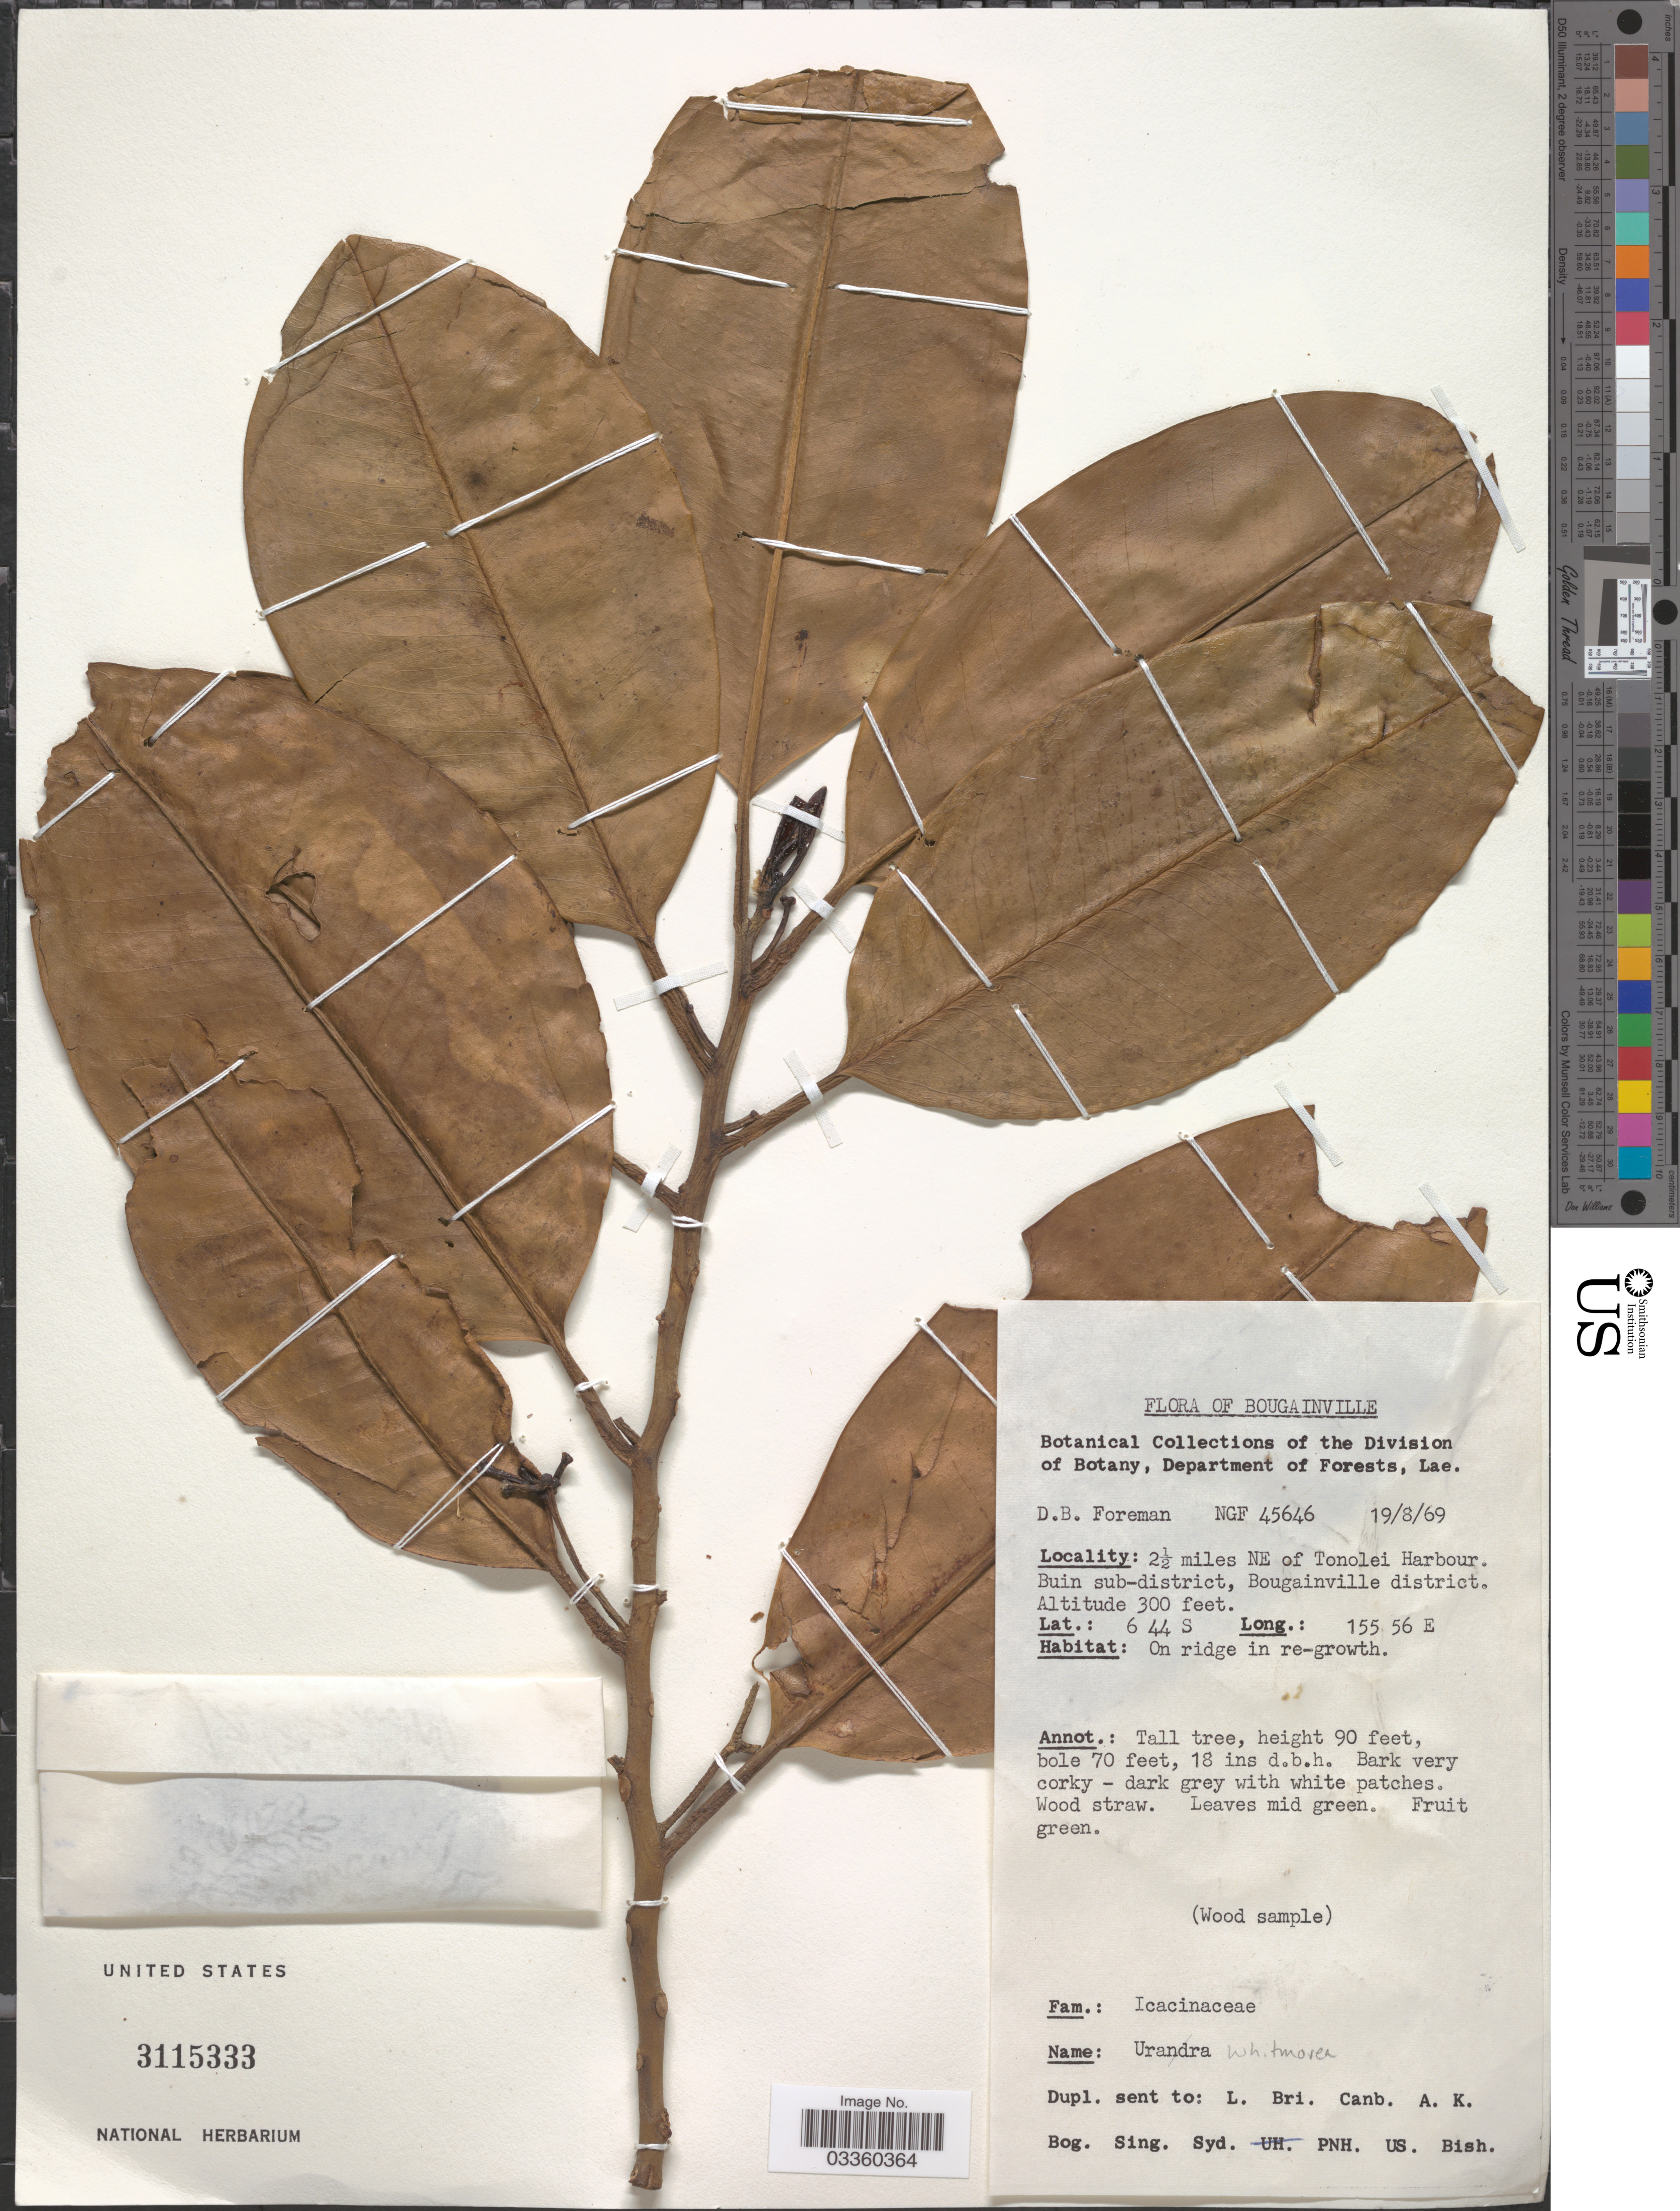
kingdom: Plantae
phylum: Tracheophyta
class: Magnoliopsida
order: Cardiopteridales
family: Stemonuraceae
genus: Whitmorea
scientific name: Whitmorea grandiflora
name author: Sleumer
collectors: D. Foreman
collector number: NGF45646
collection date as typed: Transcribed d/m/y: 19/8/69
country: Papua New Guinea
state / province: Bougainville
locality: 2½ miles NE of Tonolei Harbour. Buin sub-district, Bougainville district.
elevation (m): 91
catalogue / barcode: US 3115333